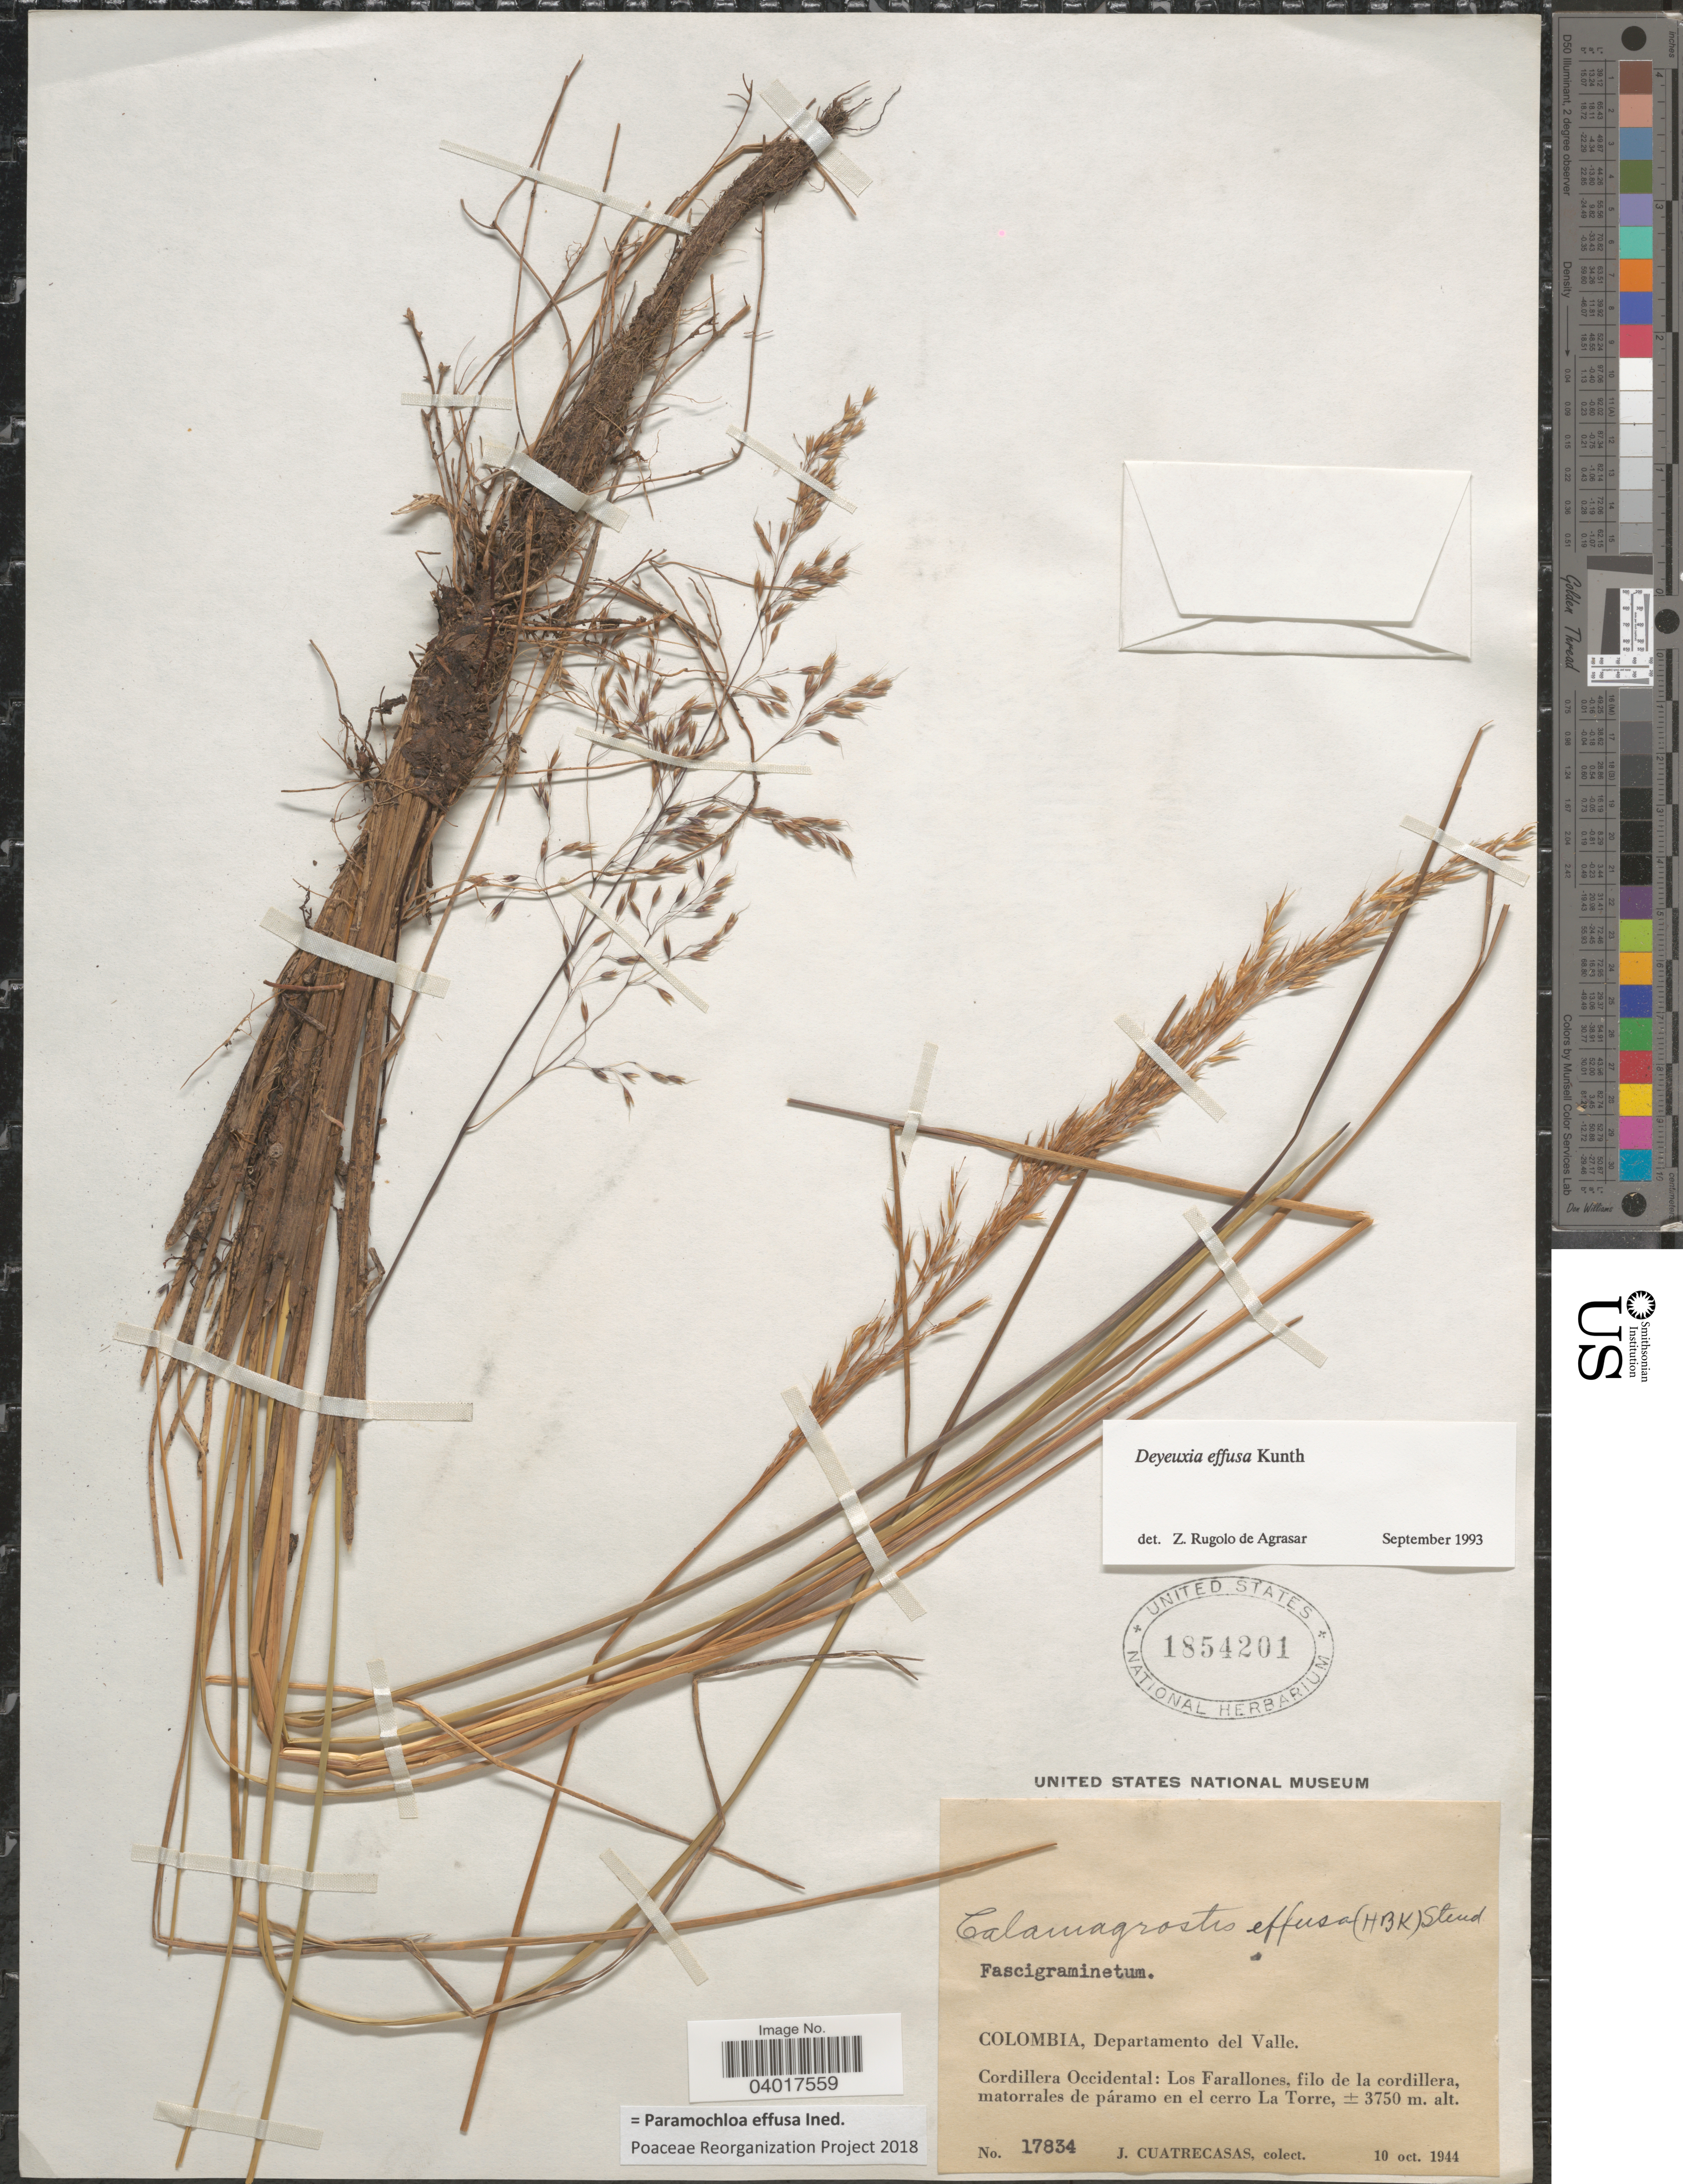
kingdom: Plantae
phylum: Tracheophyta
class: Liliopsida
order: Poales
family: Poaceae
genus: Paramochloa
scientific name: Paramochloa effusa ined.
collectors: J. Cuatrecasas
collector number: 17834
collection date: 1944-10-10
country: Colombia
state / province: Valle del Cauca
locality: Departamento del Valle. Cordillera Occidental: Los Farallones, filo de la cordillera matorrales de páramo en el cerro La Torre.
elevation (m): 3750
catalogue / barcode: US 1854201